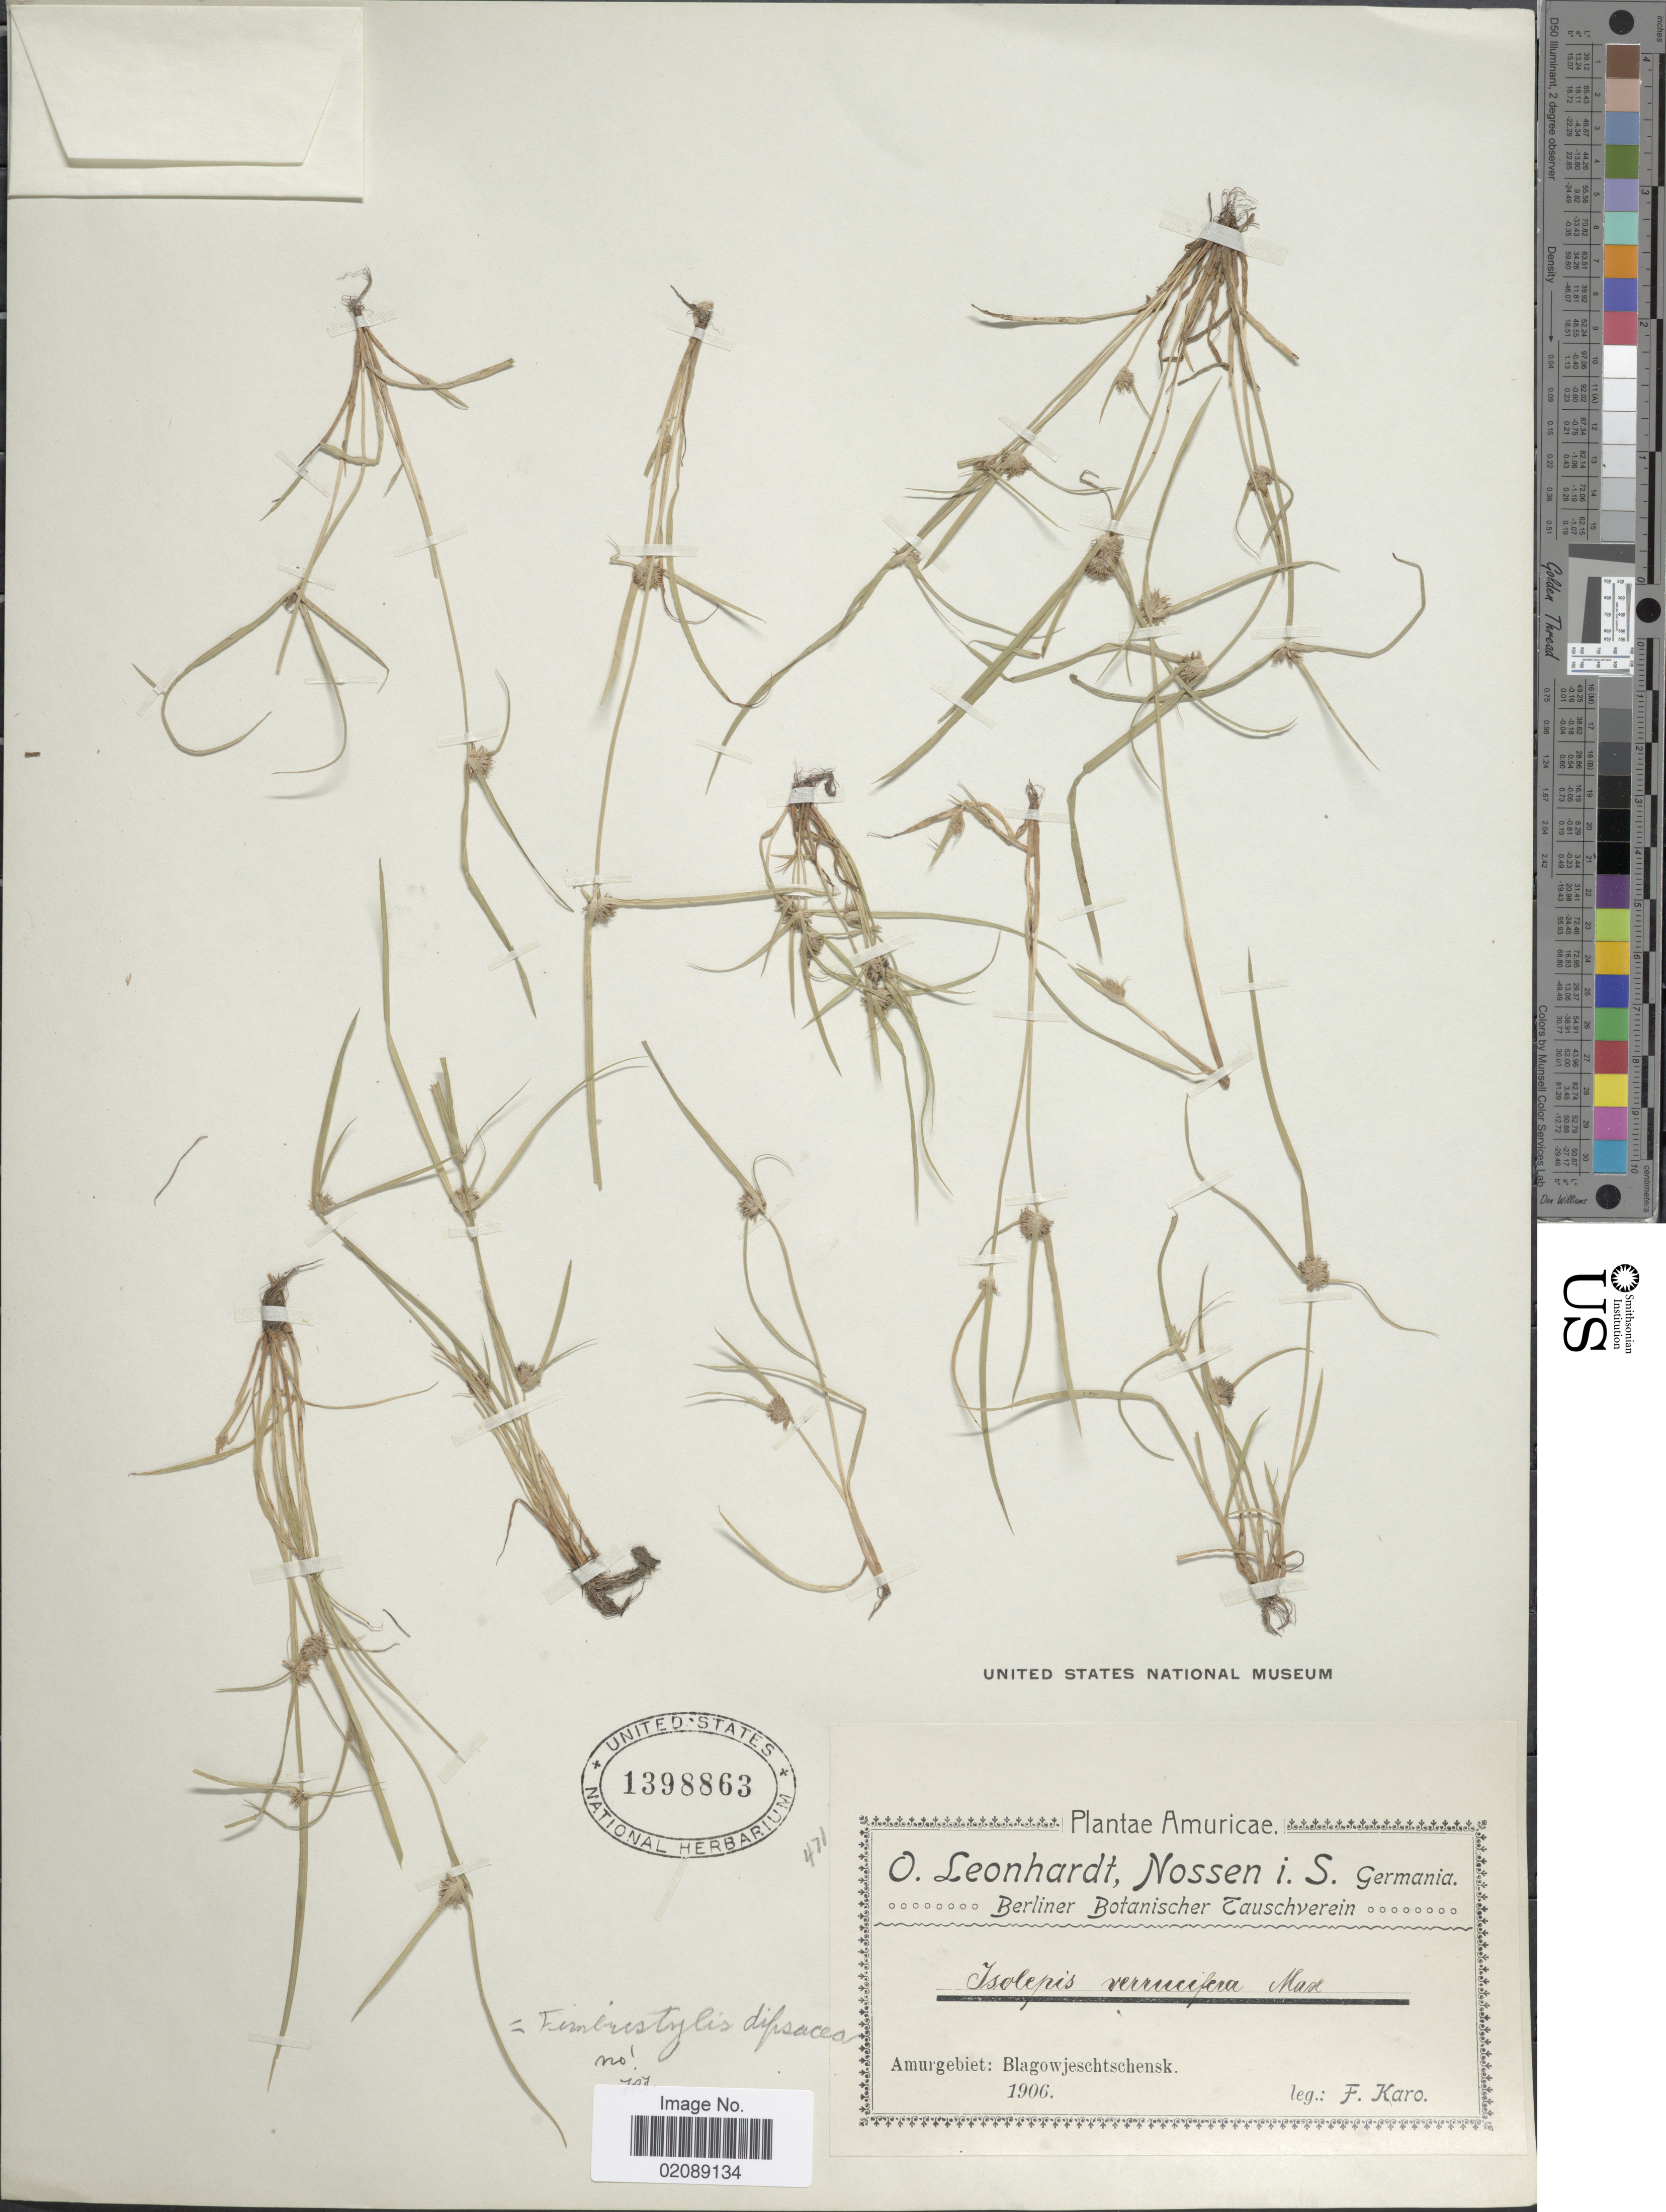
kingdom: Plantae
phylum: Tracheophyta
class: Liliopsida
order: Poales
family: Cyperaceae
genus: Fimbristylis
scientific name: Fimbristylis dipsacea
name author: (Rottb.) C.B. Clarke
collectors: F. Karo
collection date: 1906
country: Russian Federation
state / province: Amur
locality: Amuricae, Amurgebiet: Blagowjeschtschensk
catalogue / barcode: US 1398863